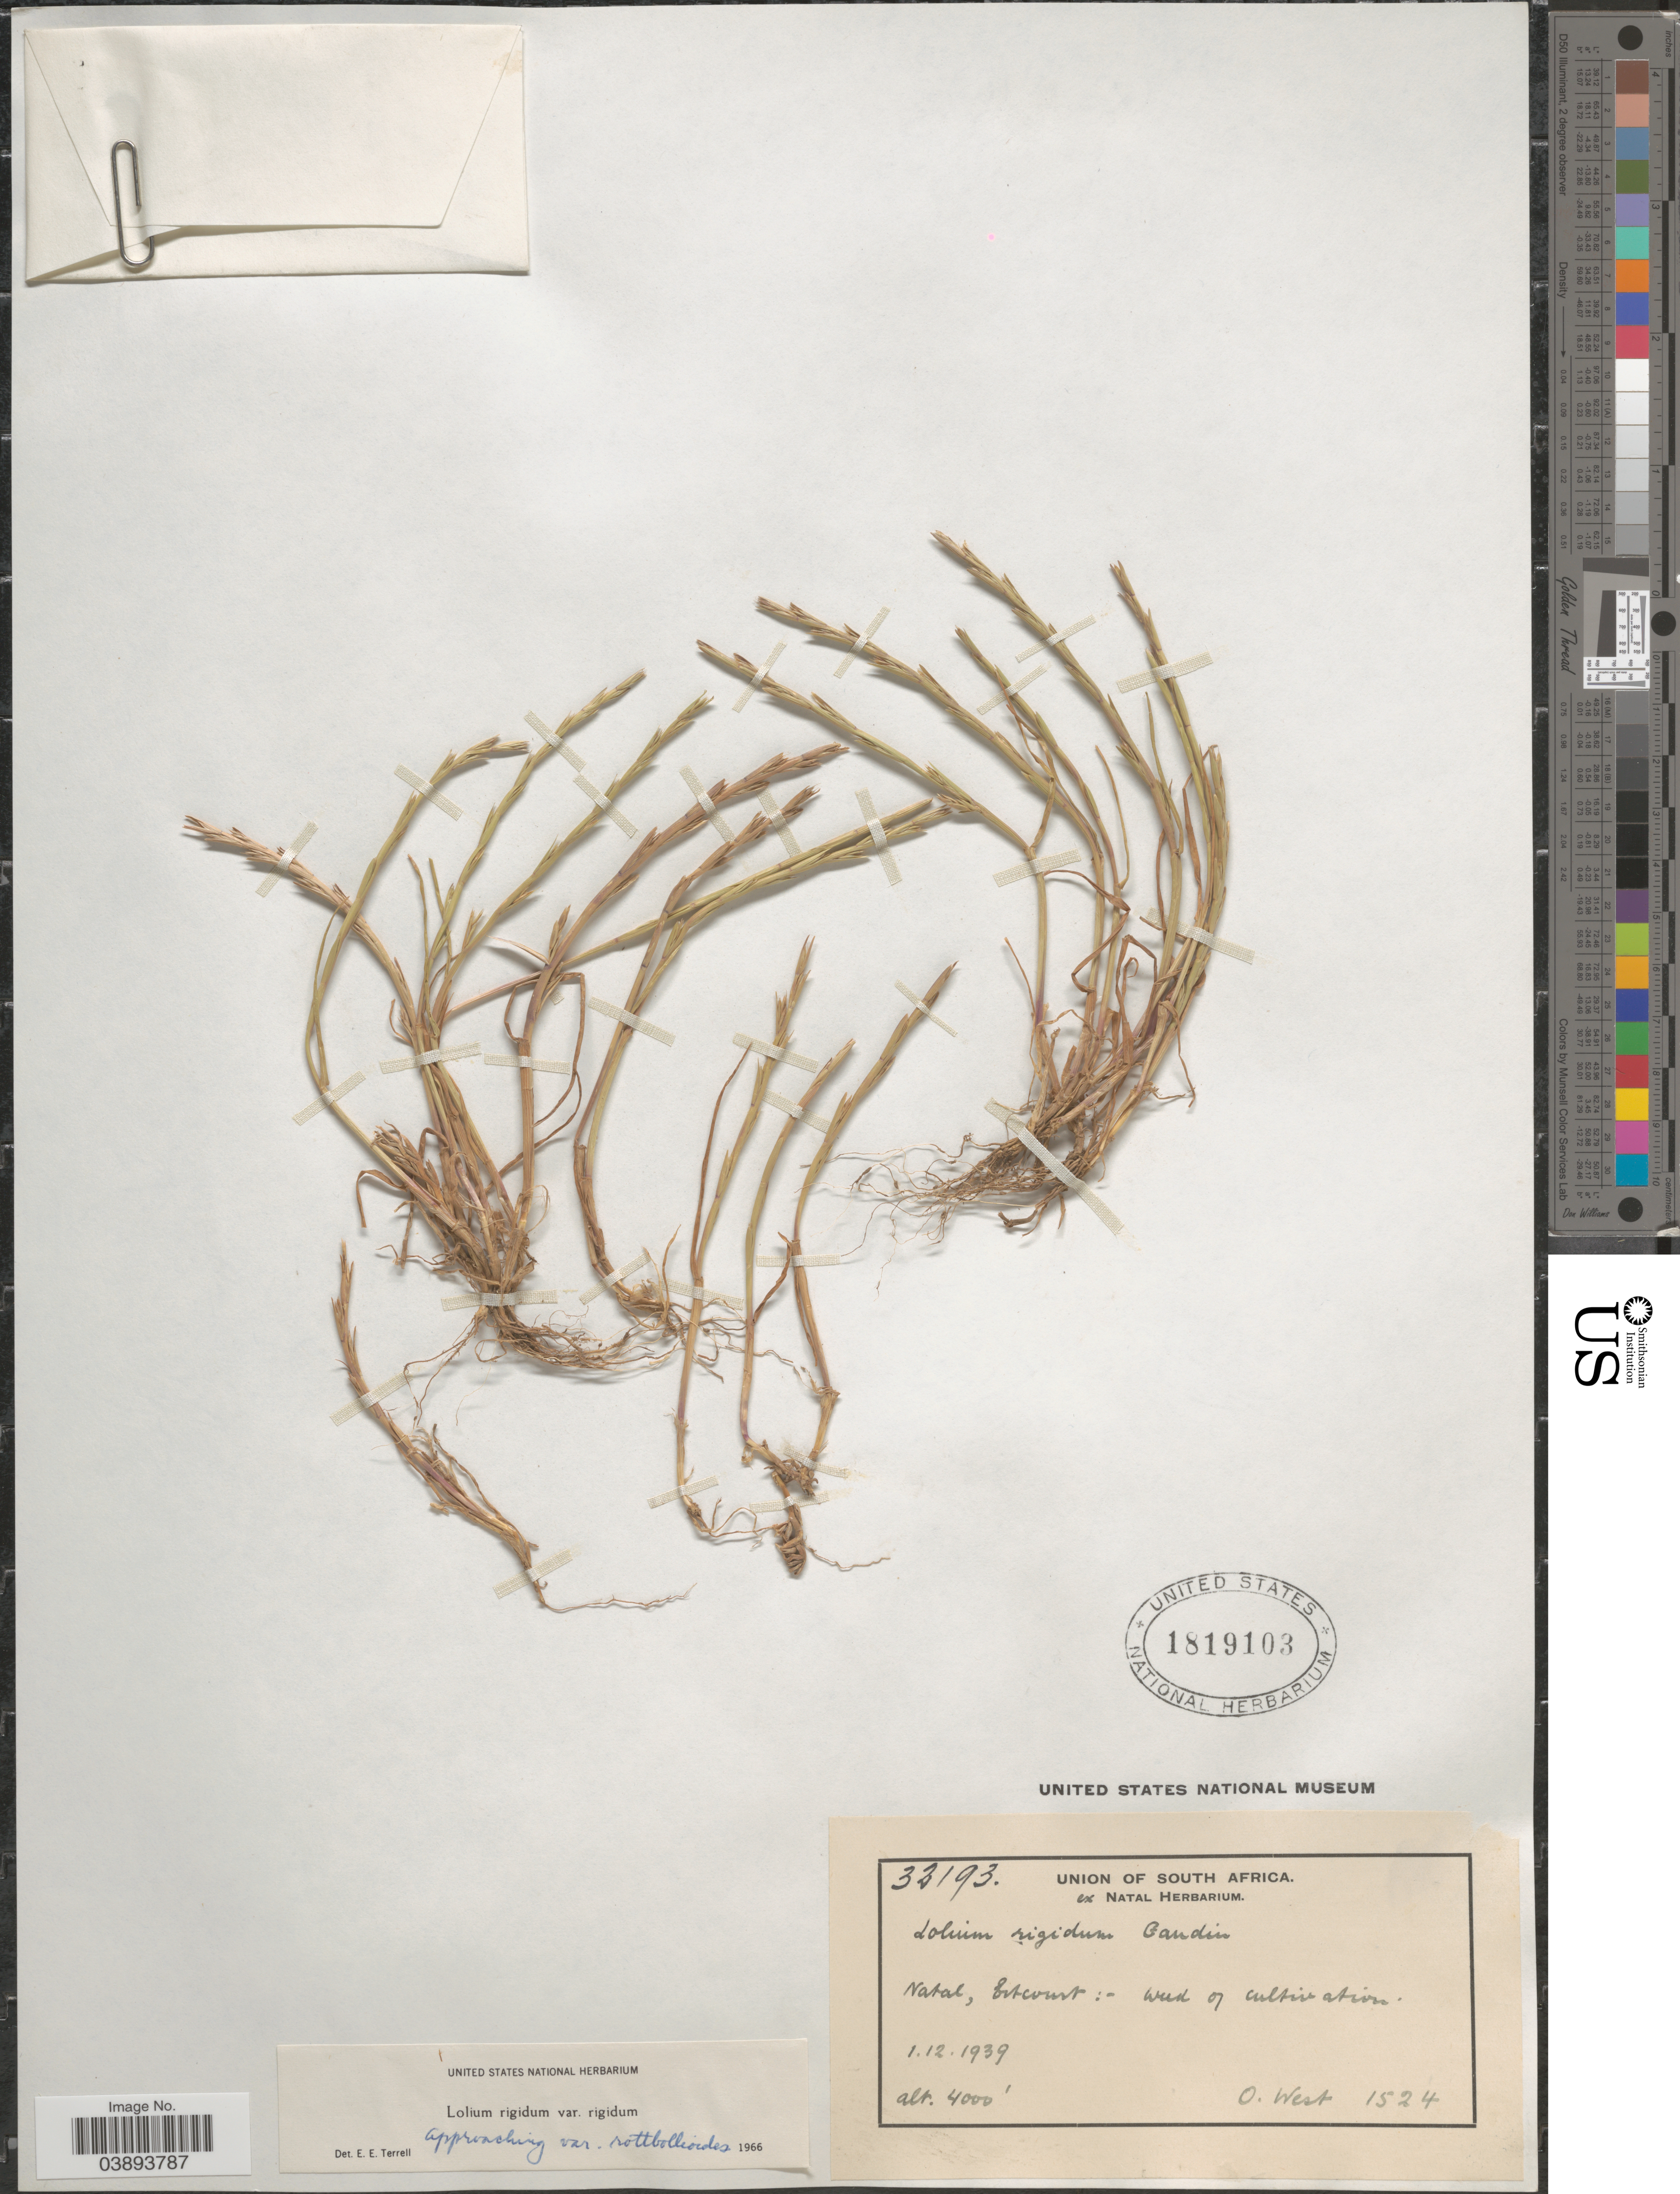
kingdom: Plantae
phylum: Tracheophyta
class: Liliopsida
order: Poales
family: Poaceae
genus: Lolium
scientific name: Lolium rigidum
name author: Gaudin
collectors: O. West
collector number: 1524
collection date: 1939-12-01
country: South Africa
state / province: KwaZulu-Natal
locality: Union of South Africa. Natal, Estcourt.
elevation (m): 1219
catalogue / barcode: US 1819103